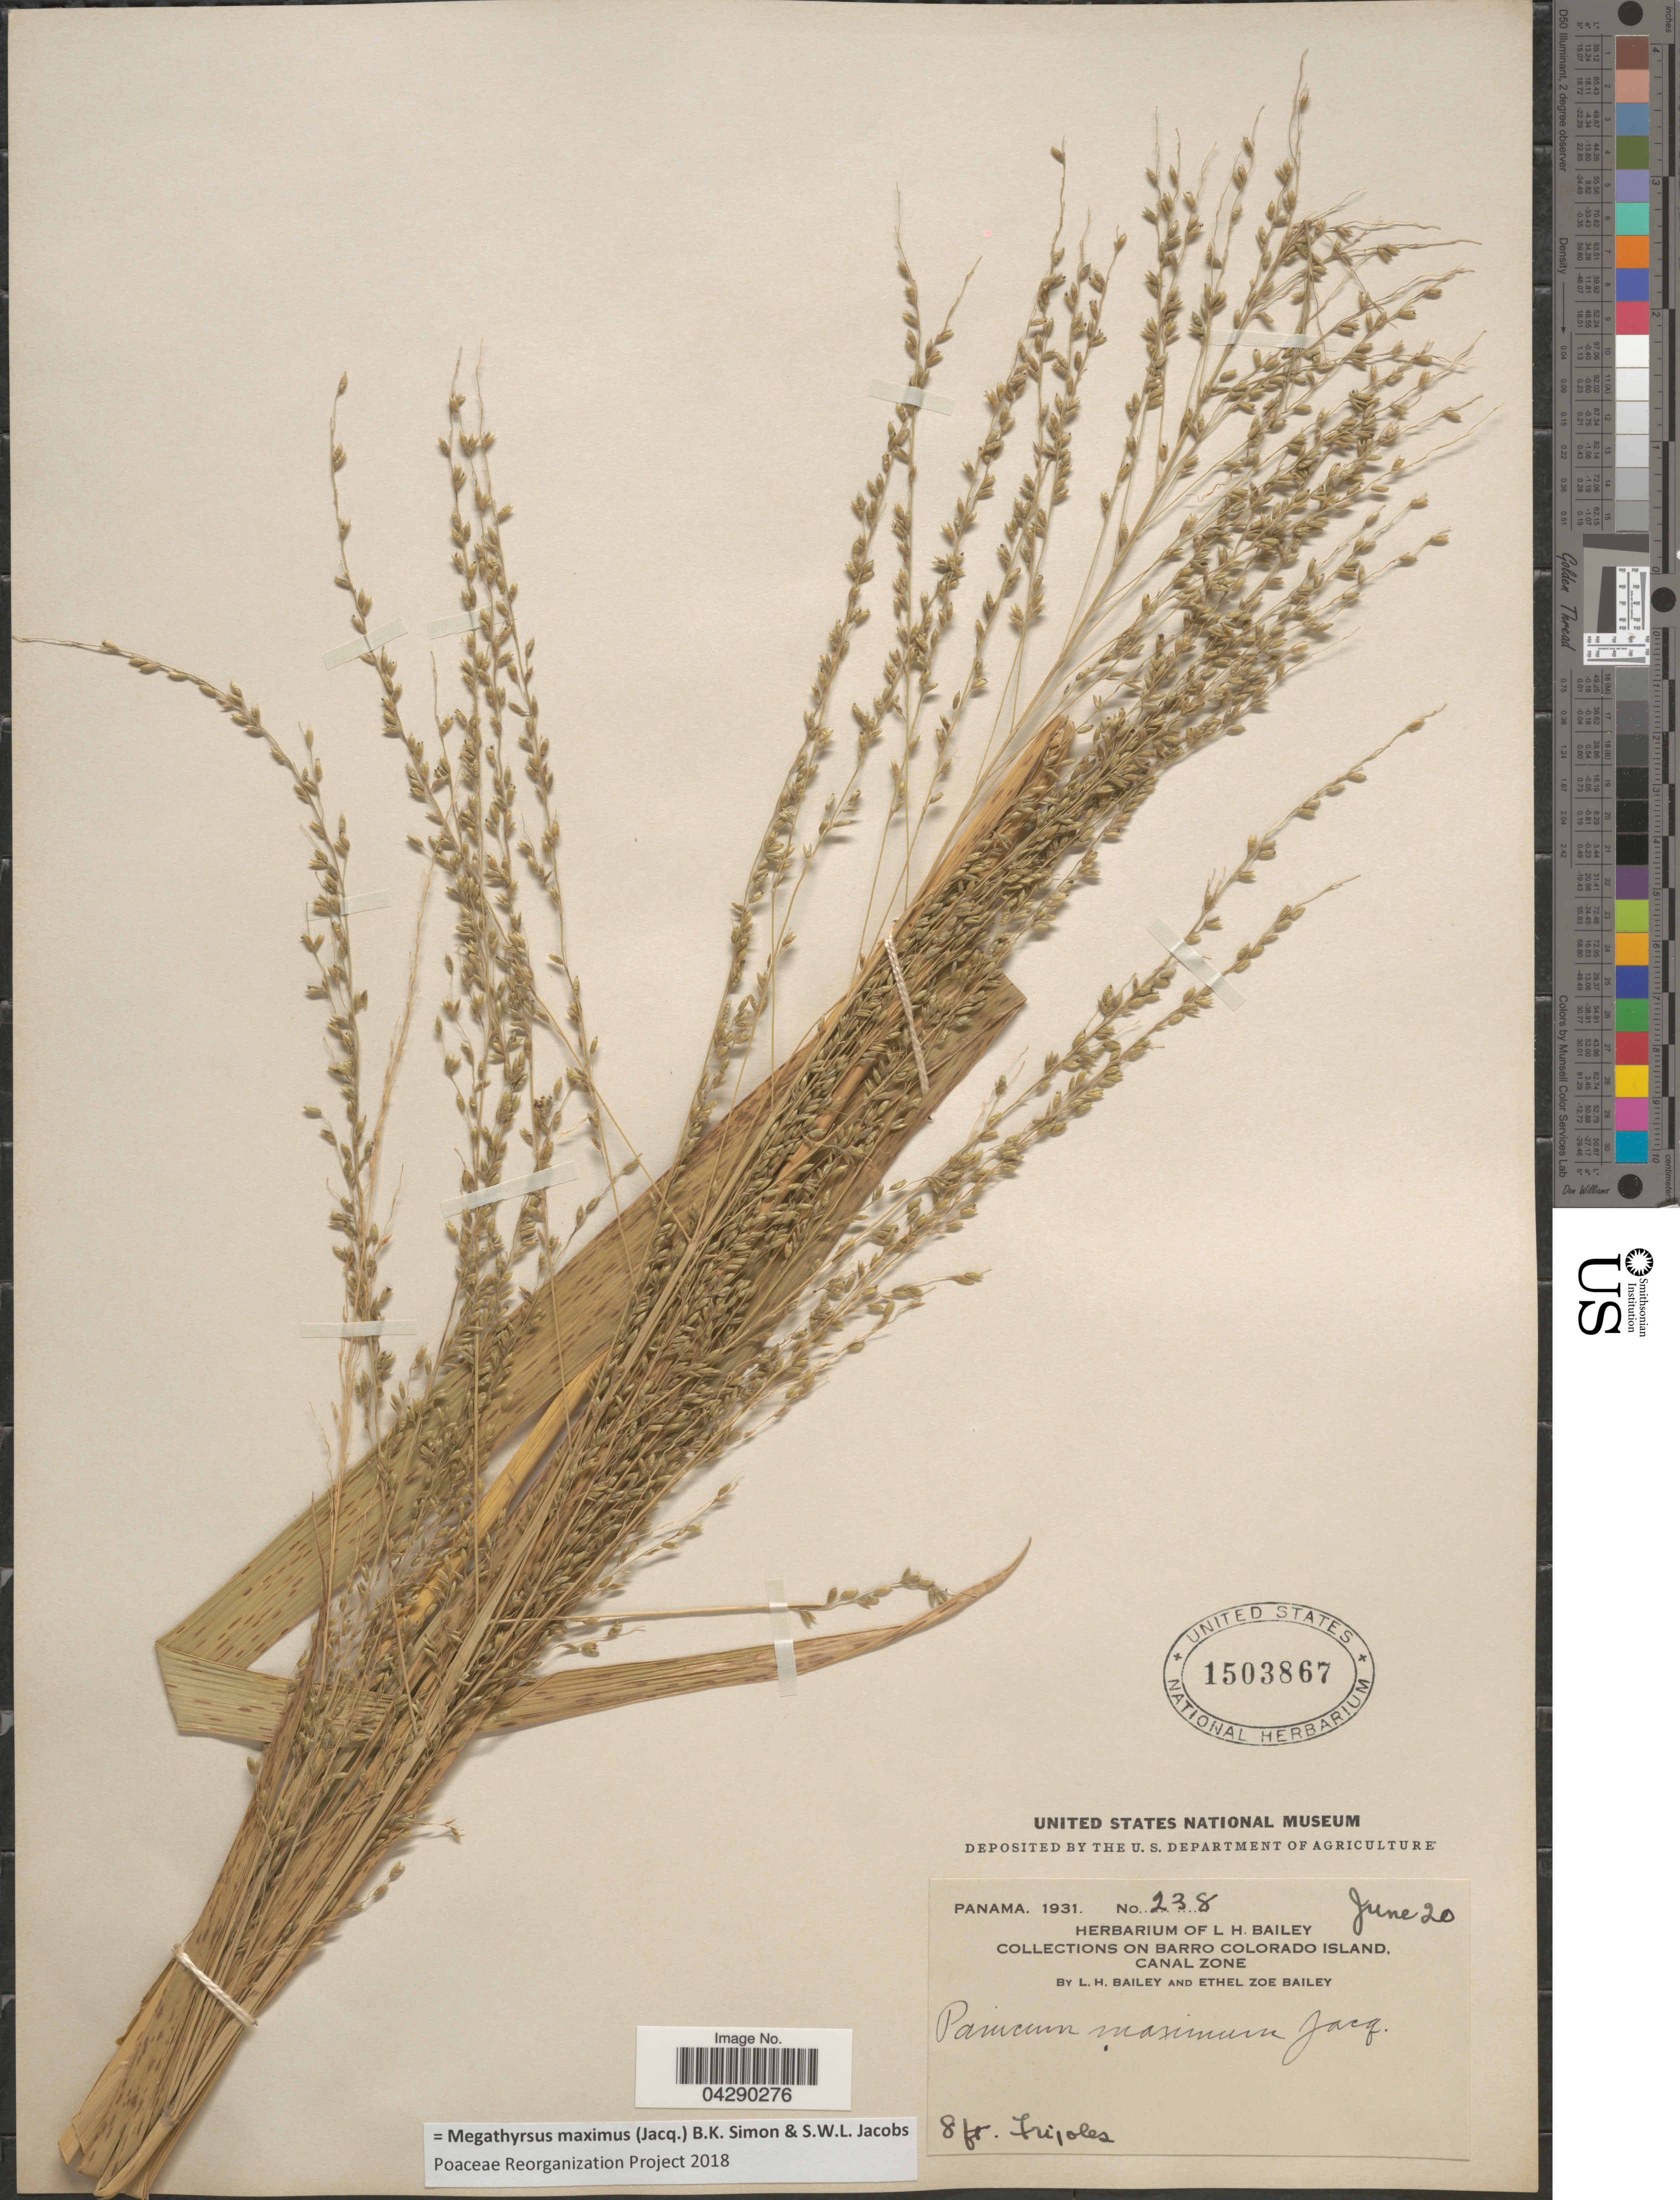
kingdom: Plantae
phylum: Tracheophyta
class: Liliopsida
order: Poales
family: Poaceae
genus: Megathyrsus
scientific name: Megathyrsus maximus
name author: (Jacq.) B.K. Simon & S.W.L. Jacobs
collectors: L. H. Bailey & E. Z. Bailey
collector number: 238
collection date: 1931-06-20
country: Panama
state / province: Colón / Panamá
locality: On Barro Colorado Island, Canal Zone.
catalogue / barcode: US 1503867